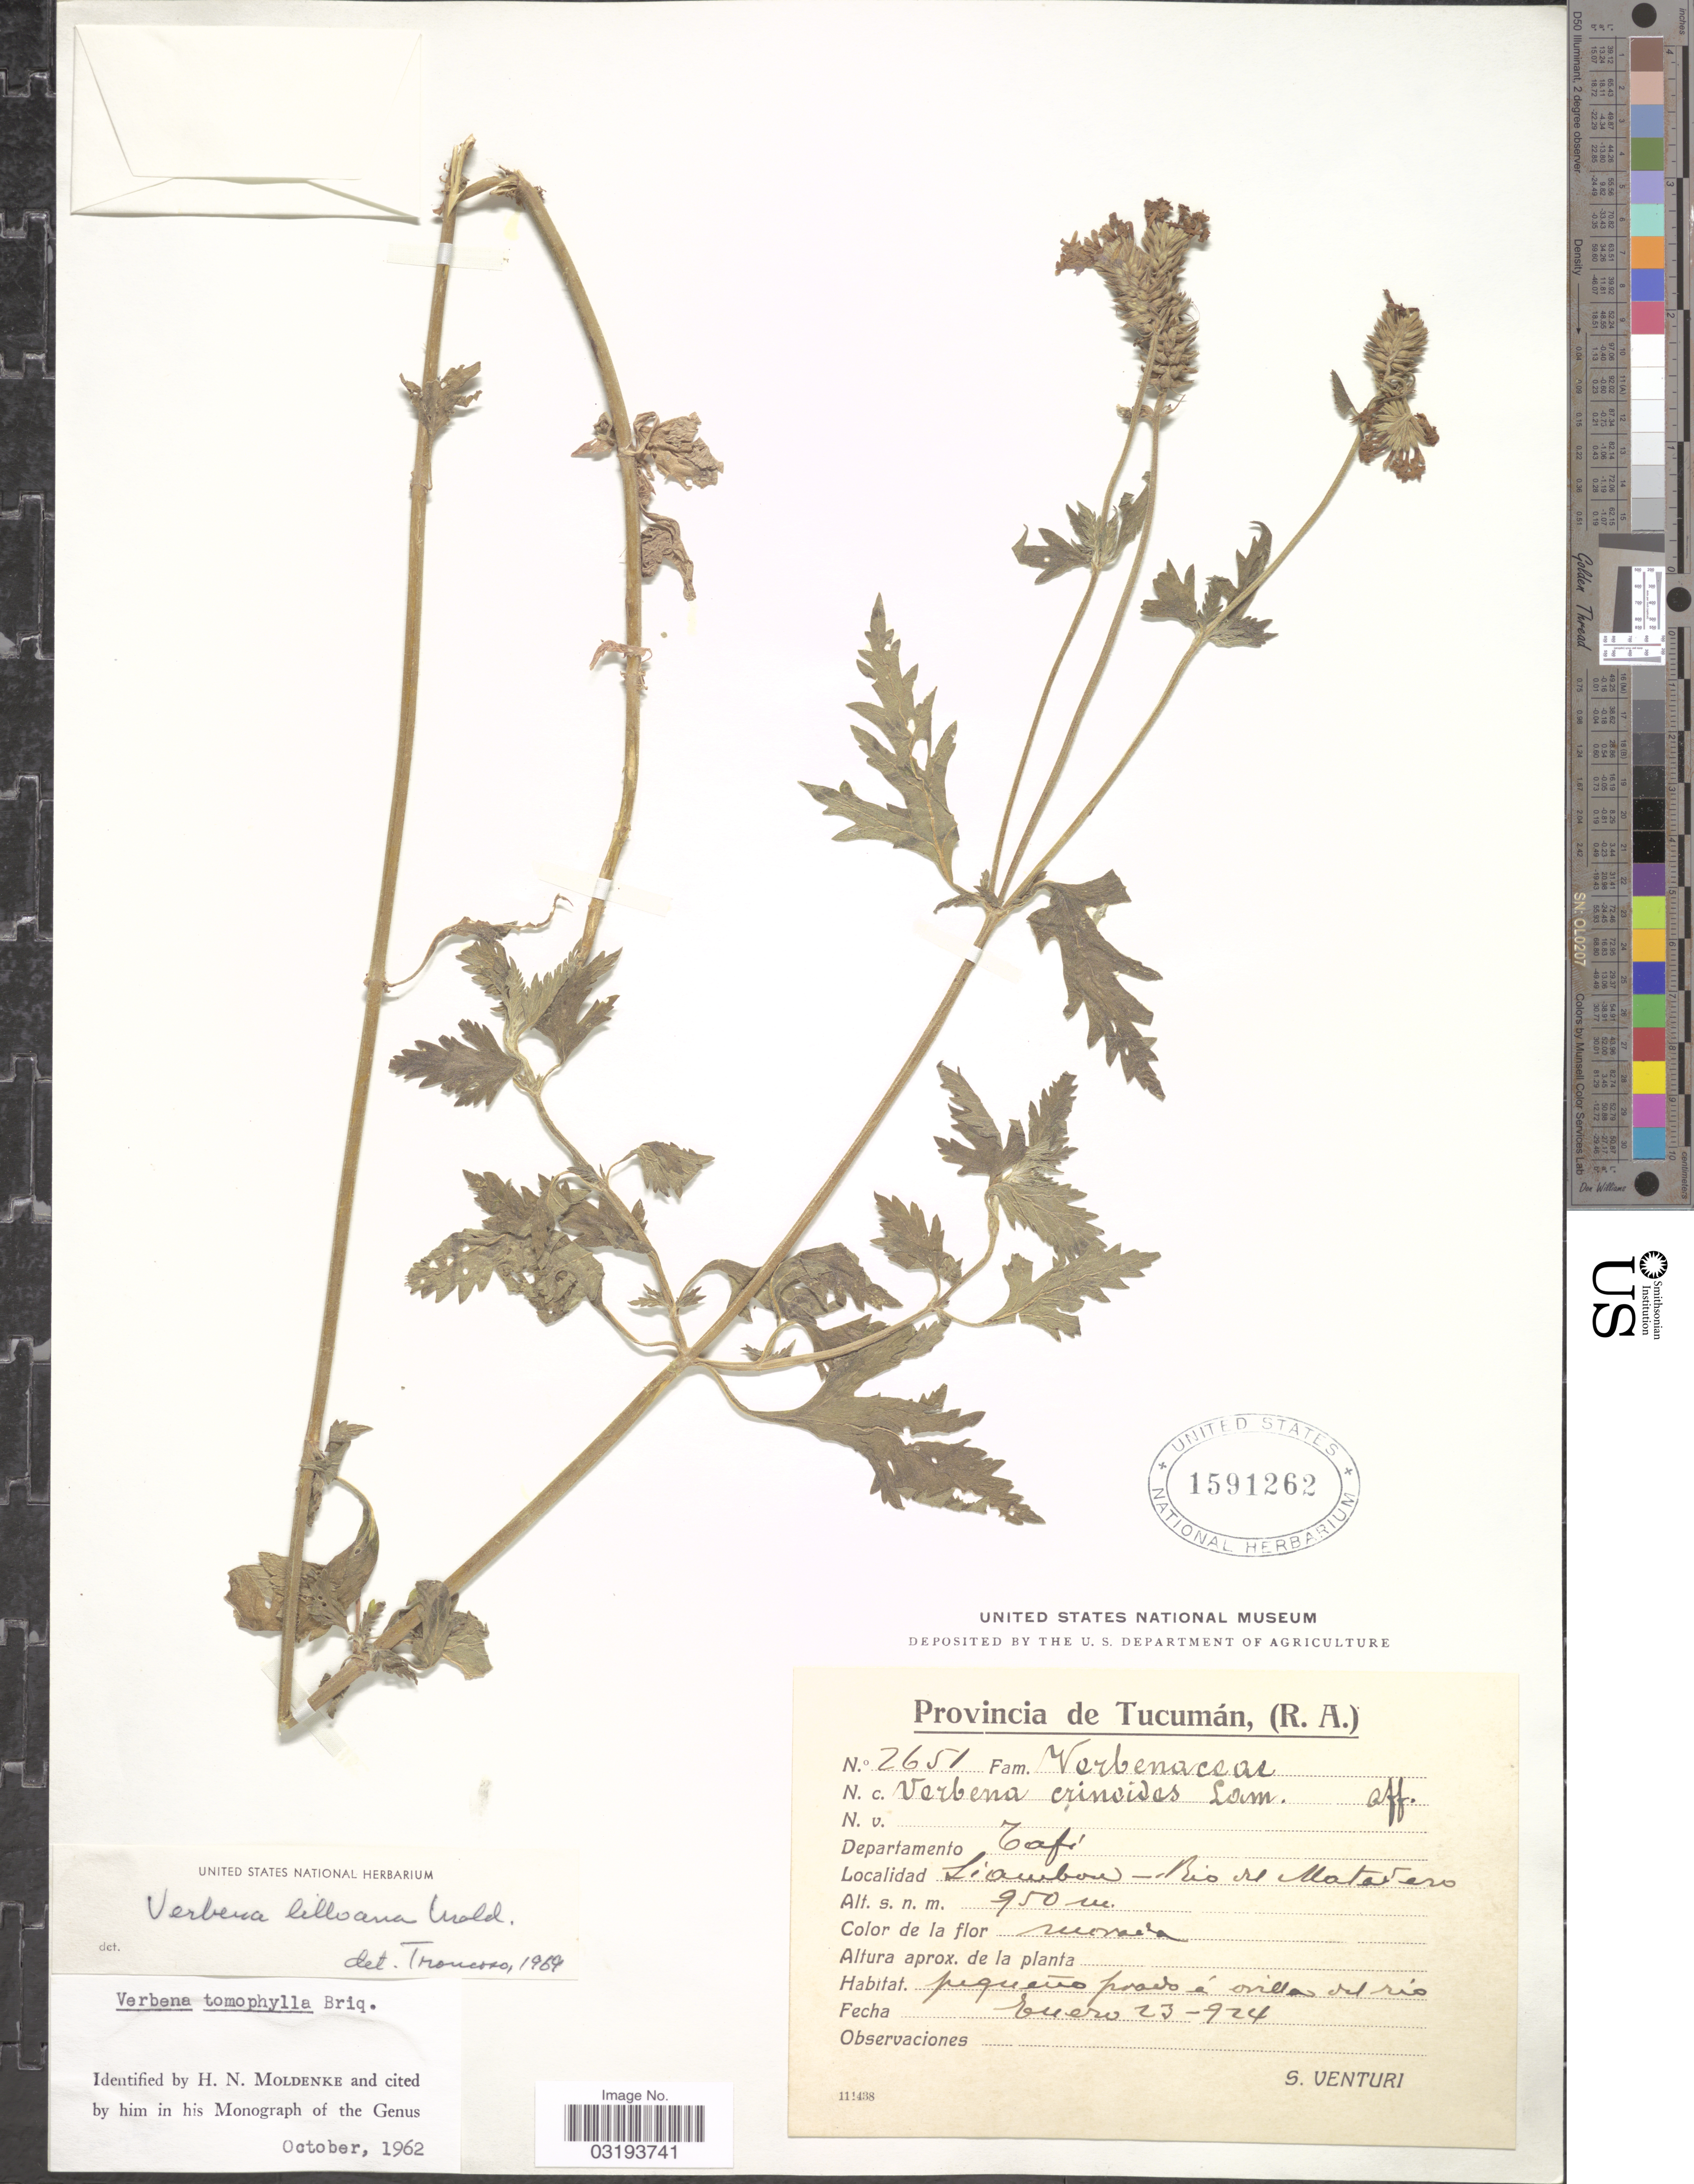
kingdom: Plantae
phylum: Tracheophyta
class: Magnoliopsida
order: Lamiales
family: Verbenaceae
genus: Verbena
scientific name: Verbena lilloana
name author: Moldenke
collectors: S. Venturi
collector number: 2651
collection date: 1924-01-23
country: Argentina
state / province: Tucuman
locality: Departamento Tafi, Siambon - Rio del Matadero.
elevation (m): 950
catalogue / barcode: US 1591262